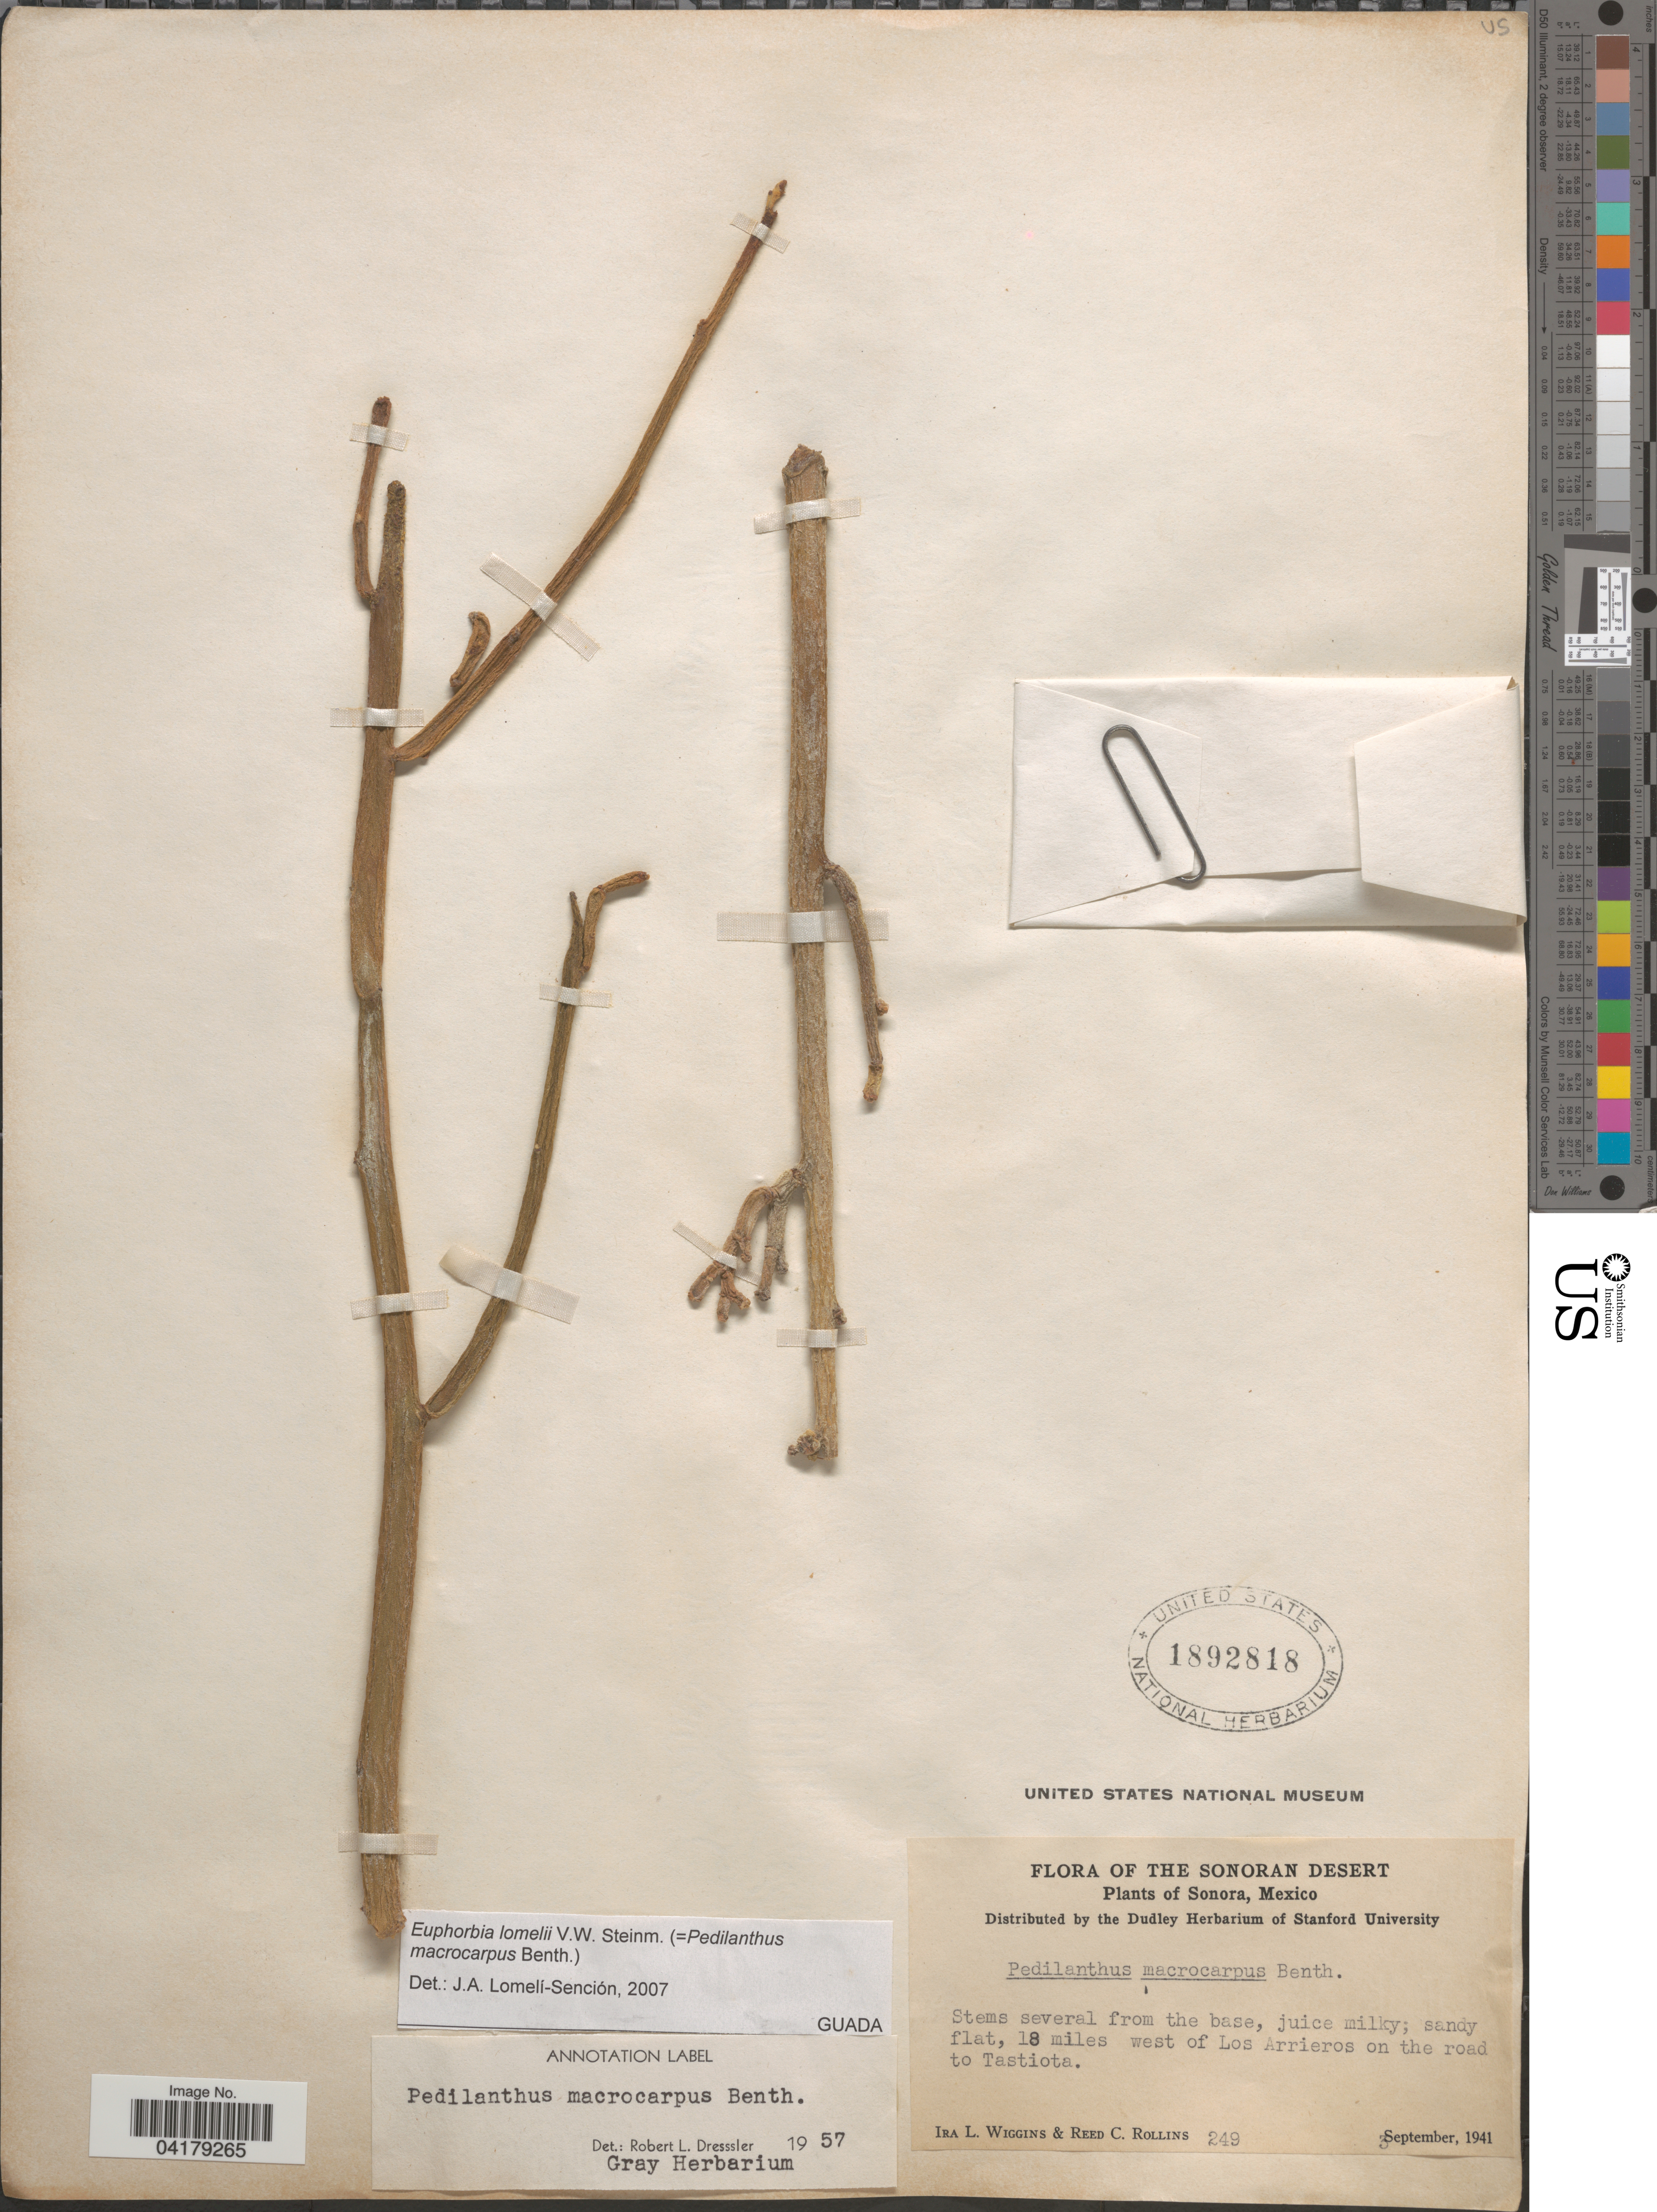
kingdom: Plantae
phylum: Tracheophyta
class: Magnoliopsida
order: Malpighiales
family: Euphorbiaceae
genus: Euphorbia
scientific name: Euphorbia lomelii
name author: V.W. Steinm.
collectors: I. L. Wiggins & R. C. Rollins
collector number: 249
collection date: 1941-09-03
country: Mexico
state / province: Sonora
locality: The Sonoran Desert. 18 miles west of Los Arrieros on the road to Tastiota.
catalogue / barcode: US 1892818